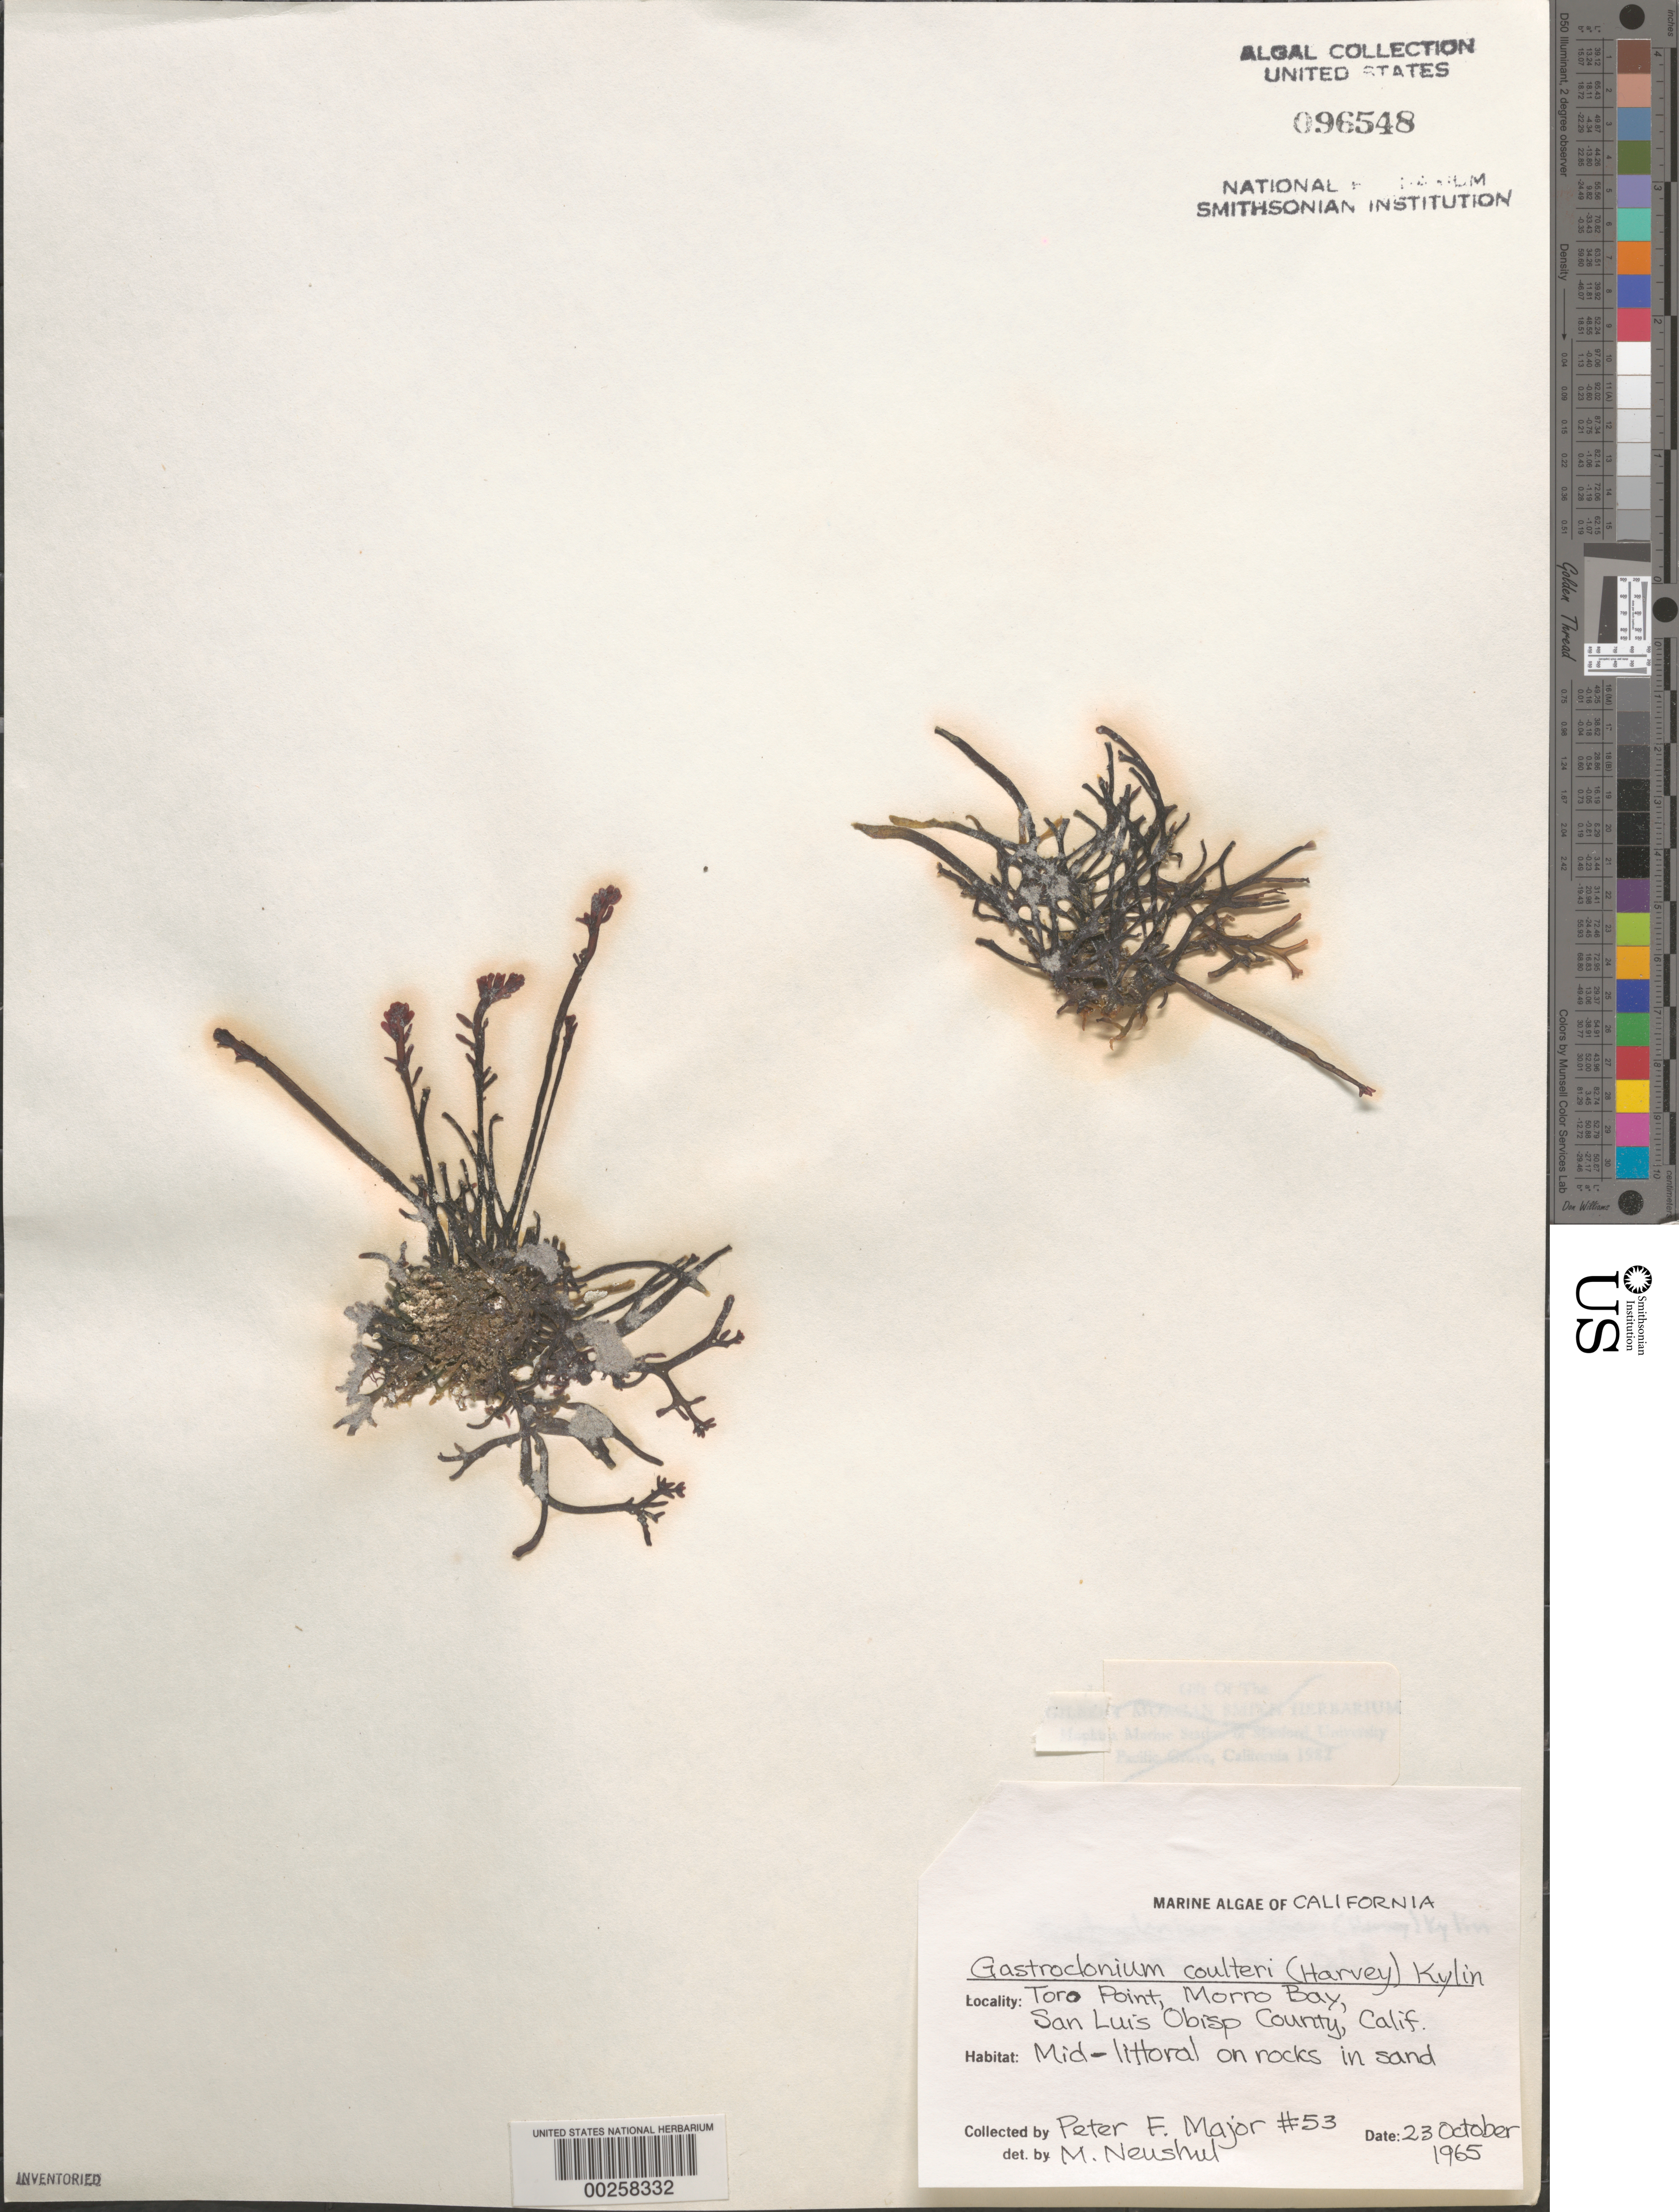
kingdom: Plantae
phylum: Rhodophyta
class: Florideophyceae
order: Rhodymeniales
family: Champiaceae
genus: Neogastroclonium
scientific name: Neogastroclonium subarticulatum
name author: (Turner) L. Le Gall et al.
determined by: Algae name updating Project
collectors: P. Major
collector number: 53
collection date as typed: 23 Oct 1965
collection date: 1965-10-23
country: United States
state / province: California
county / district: San Luis Obispo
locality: Toro Point, Morro Bay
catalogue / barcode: US 96548